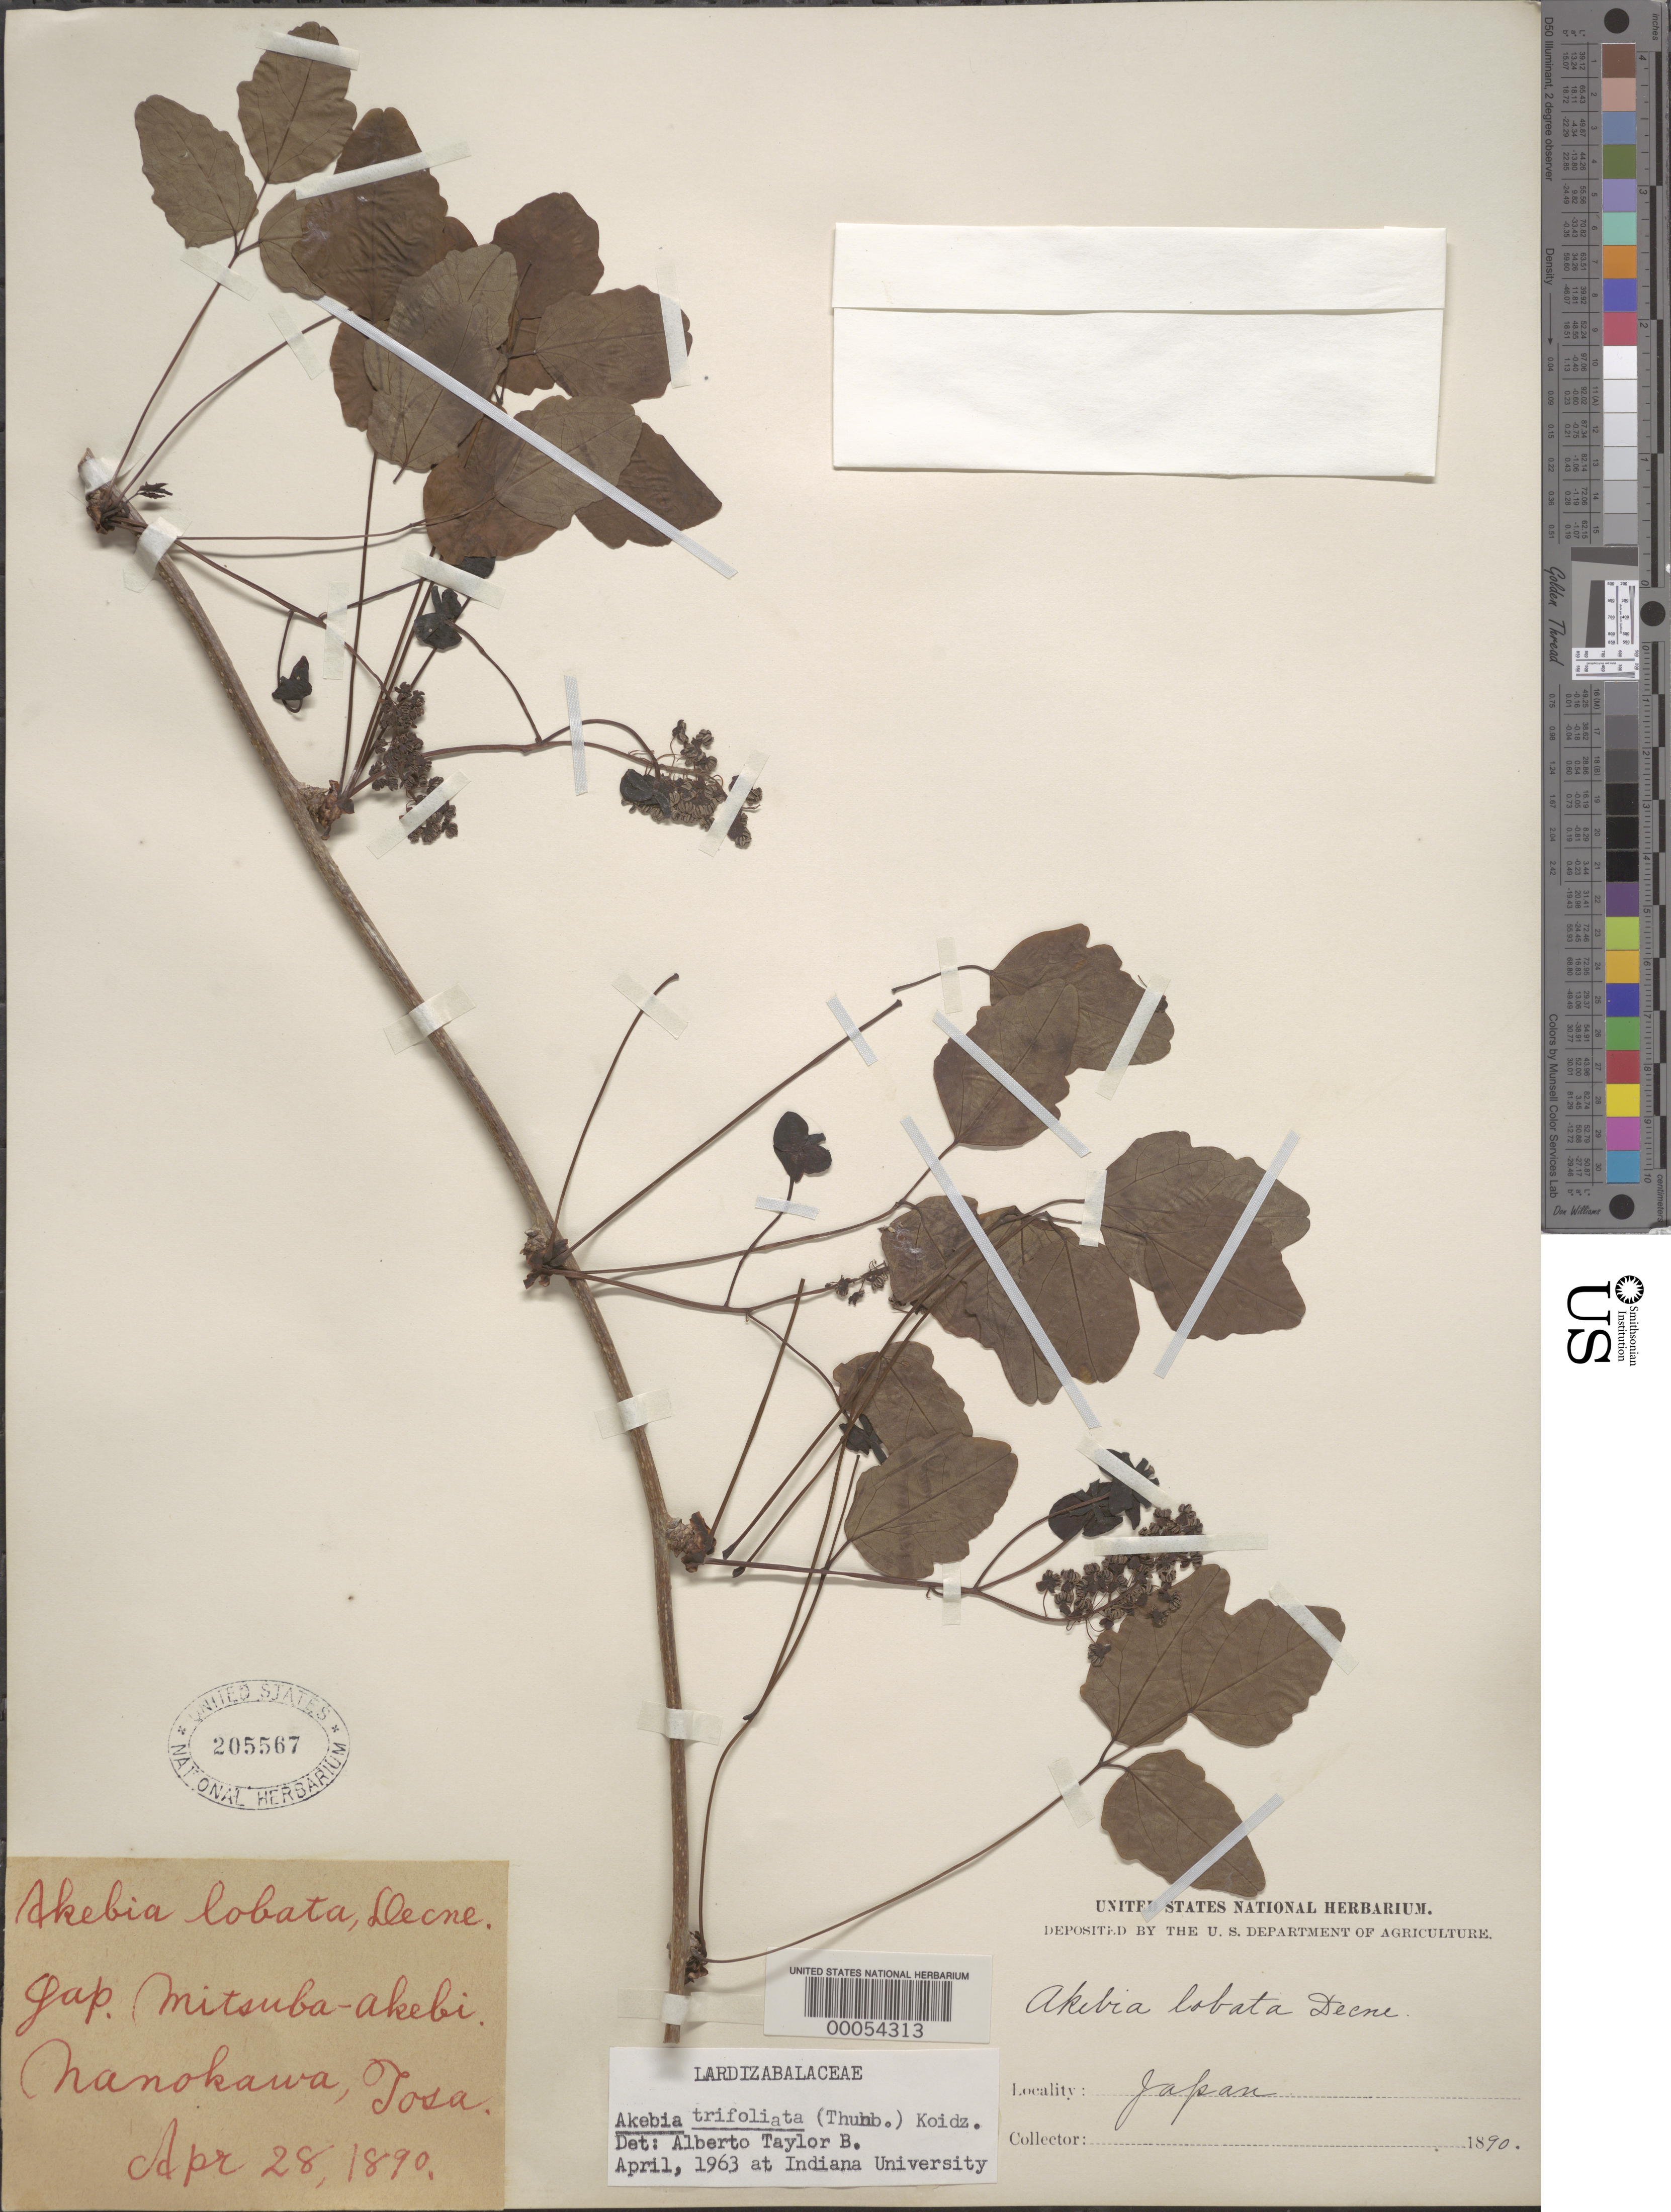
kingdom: Plantae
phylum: Tracheophyta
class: Magnoliopsida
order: Ranunculales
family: Lardizabalaceae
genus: Akebia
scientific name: Akebia trifoliata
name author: (Thunb.) Koidz.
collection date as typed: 28 Apr 1890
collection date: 1890-04-28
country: Japan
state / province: Koti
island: Shikoku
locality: Nanokawa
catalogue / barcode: US 205567